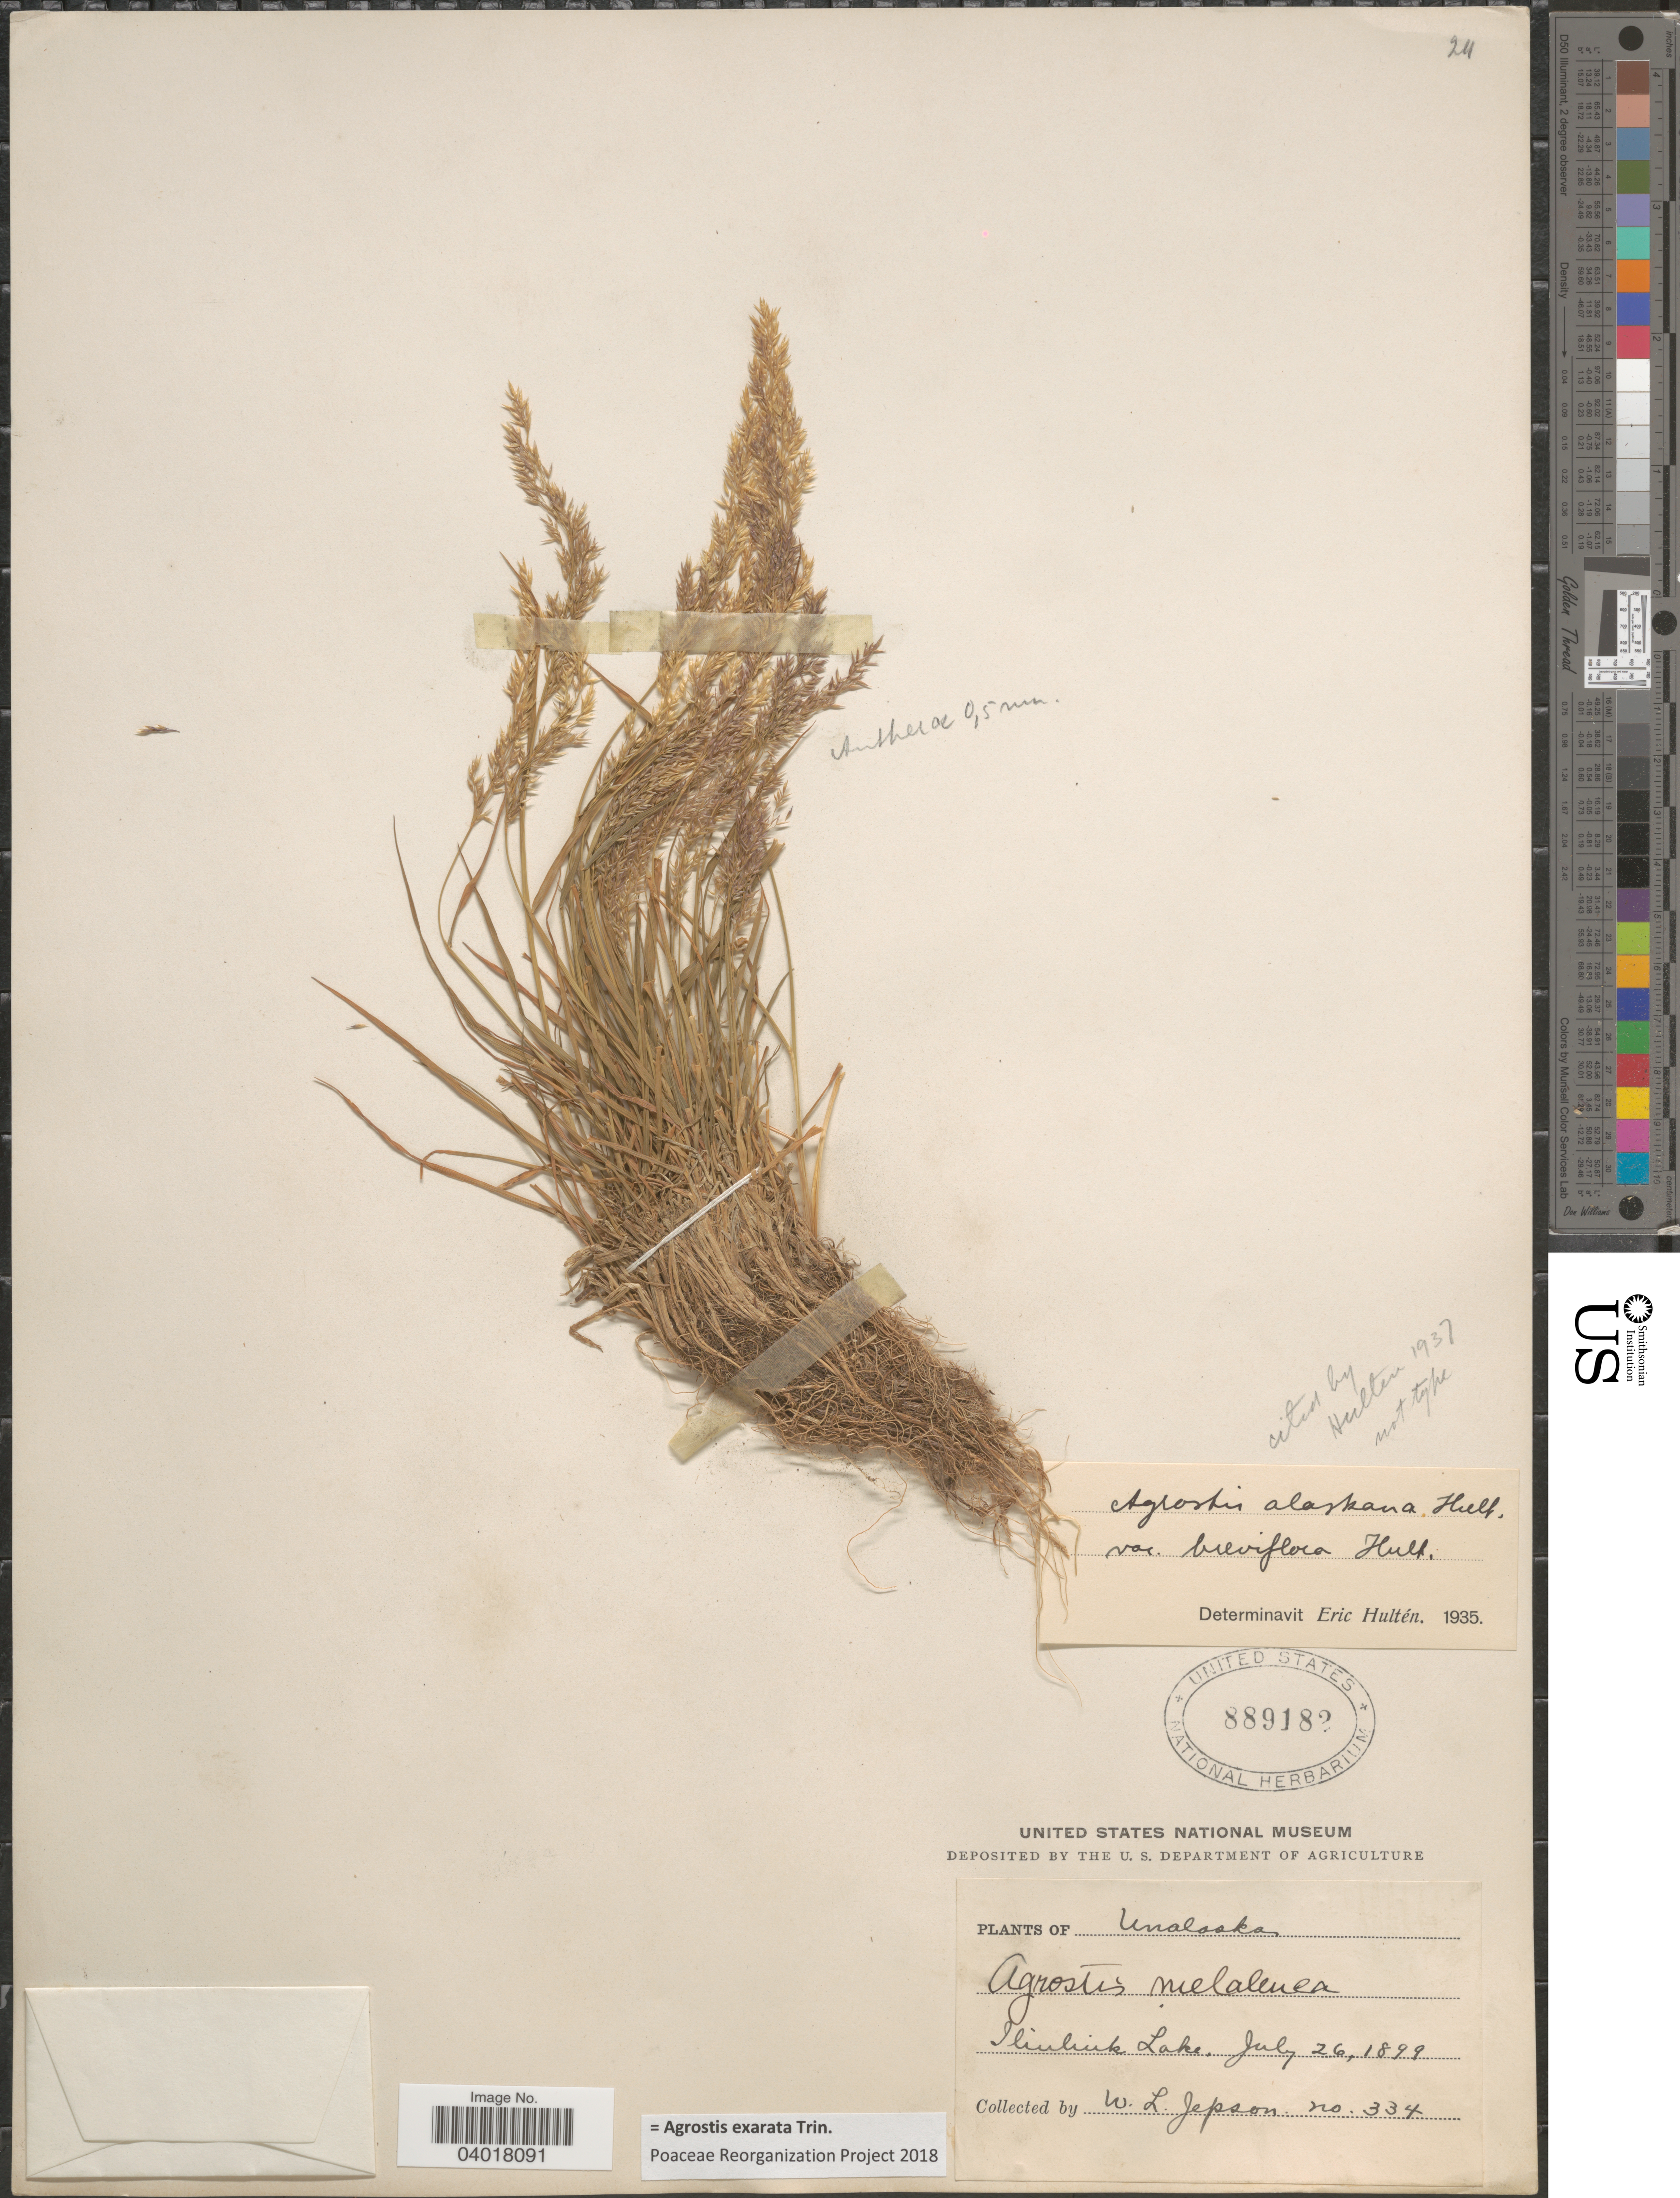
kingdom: Plantae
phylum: Tracheophyta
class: Liliopsida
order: Poales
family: Poaceae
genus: Agrostis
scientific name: Agrostis exarata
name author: Trin.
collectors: W. L. Jepson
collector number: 334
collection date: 1899-07-26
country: United States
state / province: Alaska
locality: Unalaska. Iliuliuk Lake.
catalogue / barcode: US 889182